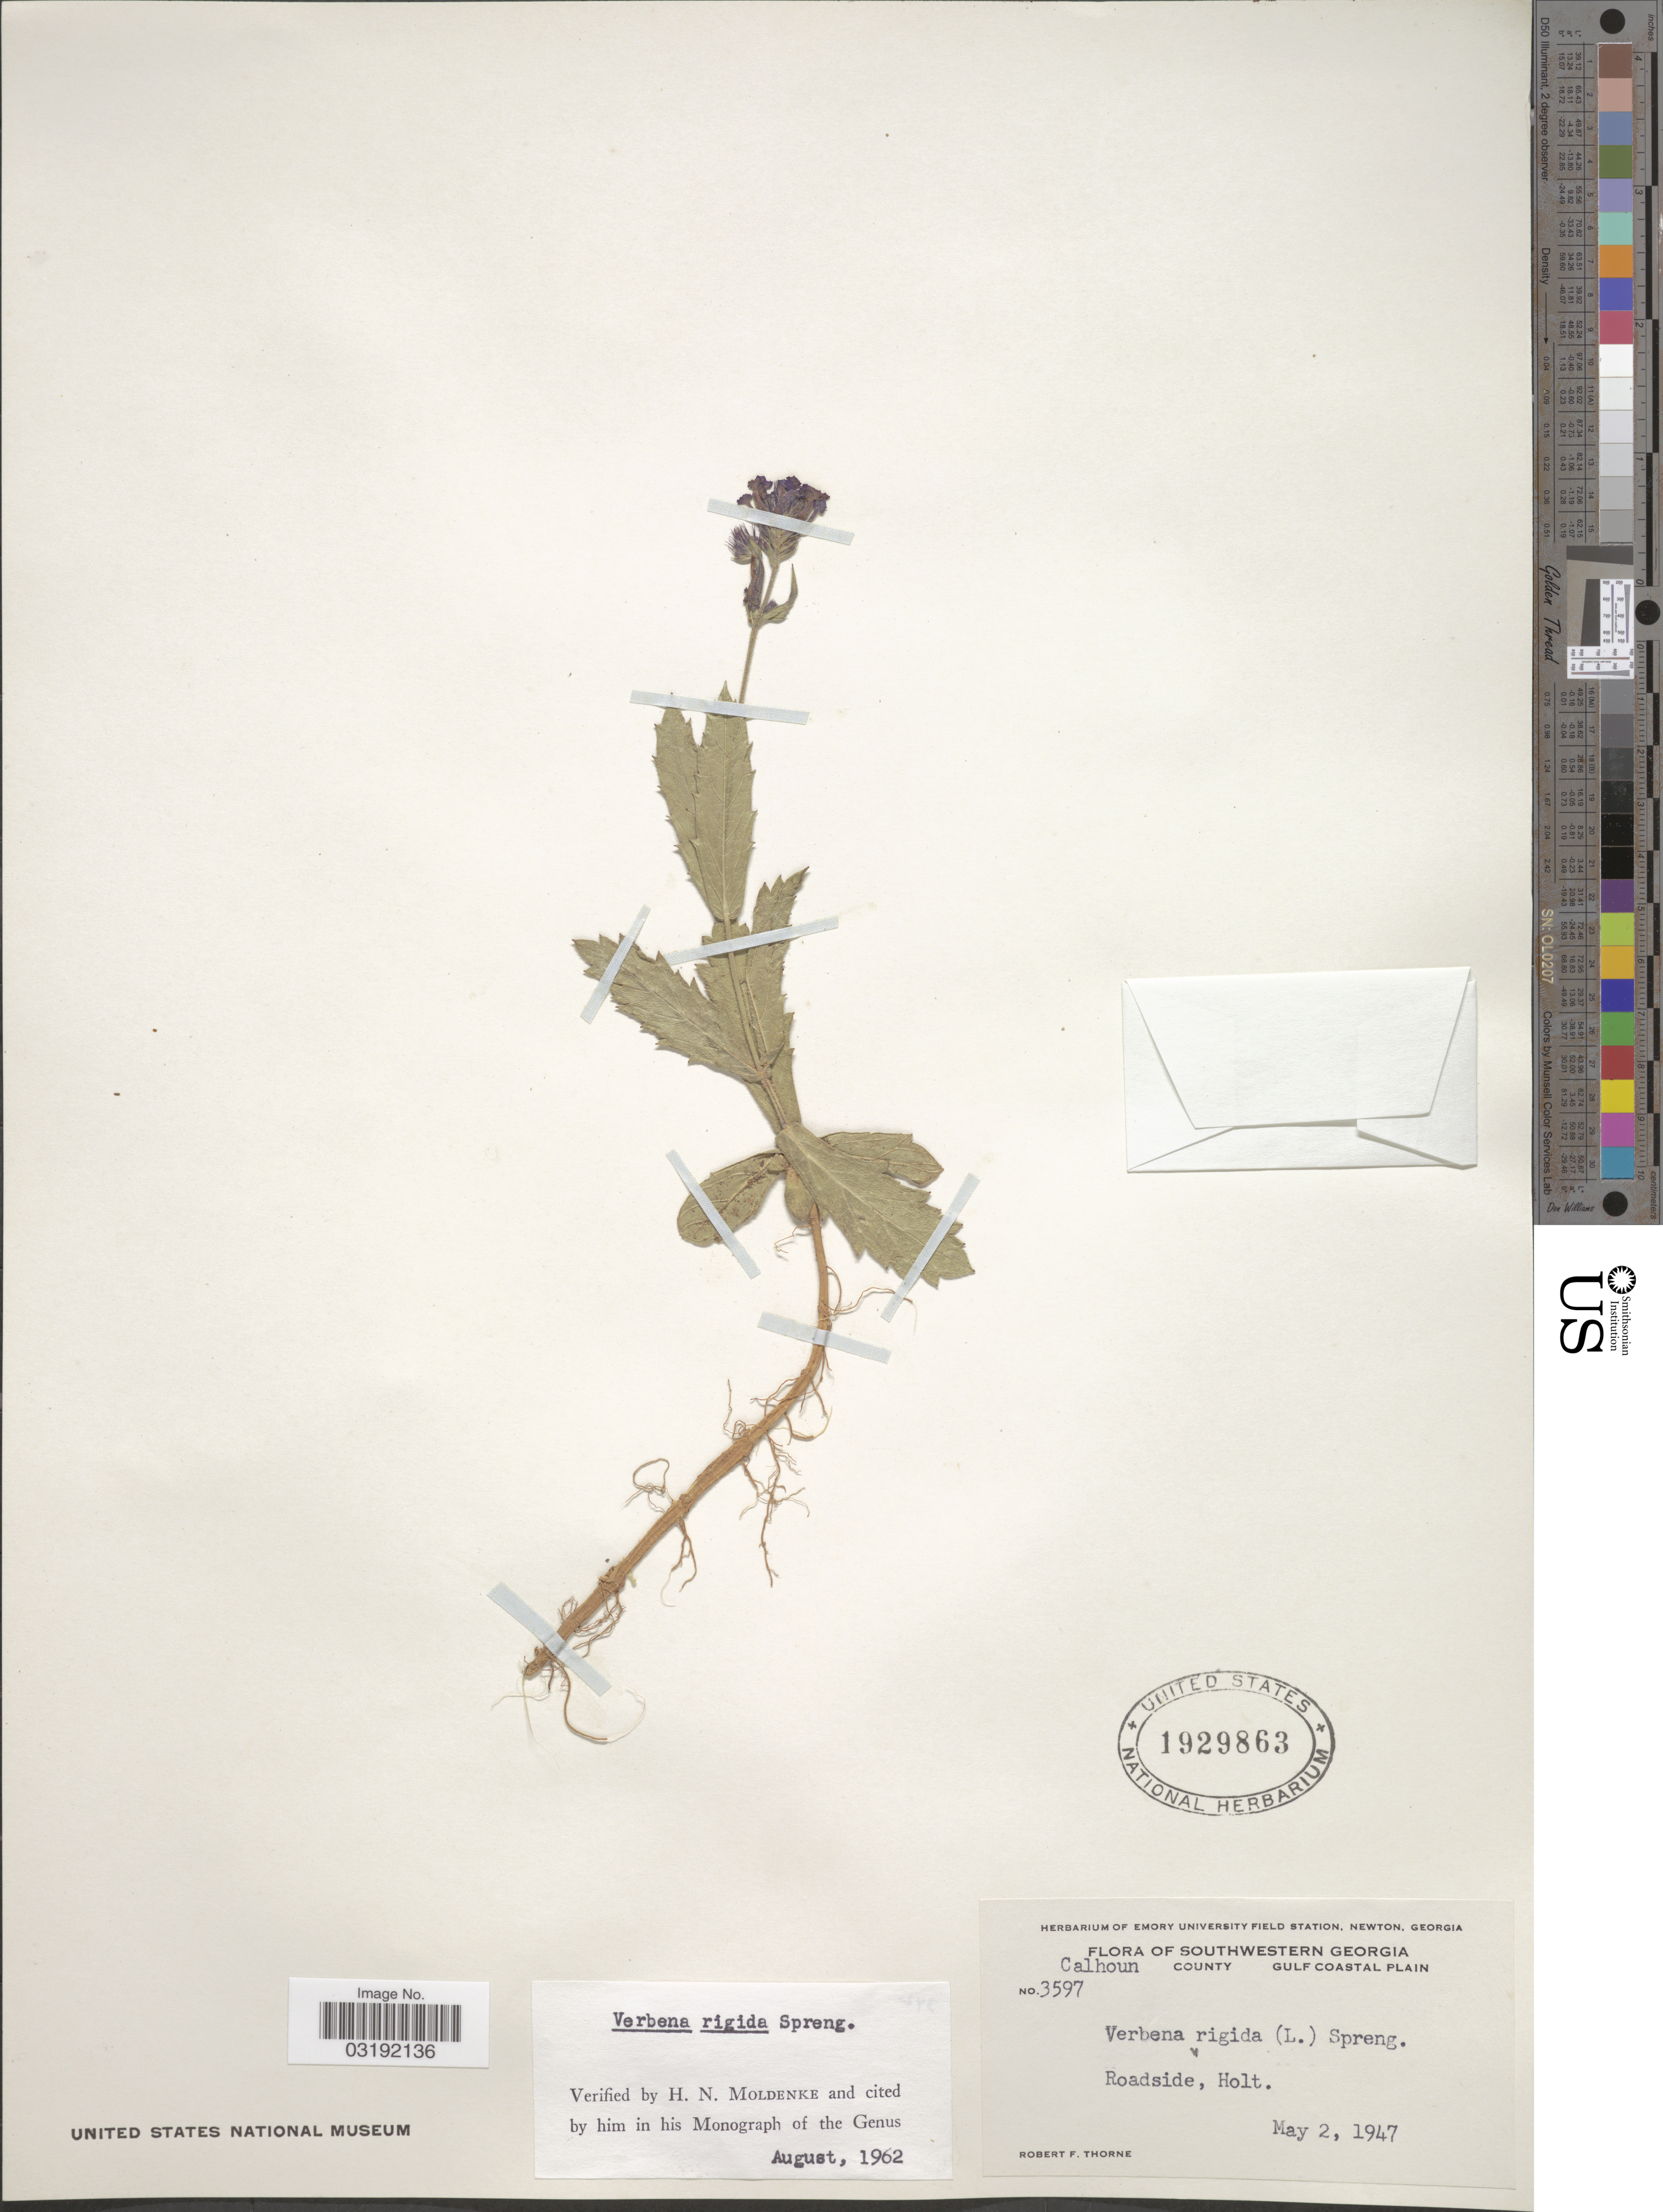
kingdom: Plantae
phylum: Tracheophyta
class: Magnoliopsida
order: Lamiales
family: Verbenaceae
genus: Verbena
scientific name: Verbena rigida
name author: Spreng.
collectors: R. F. Thorne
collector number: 3597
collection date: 1947-05-02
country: United States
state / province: Georgia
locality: Southwestern Georgia. Calhoun County, Gulf Coastal Plain. Holt.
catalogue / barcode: US 1929863